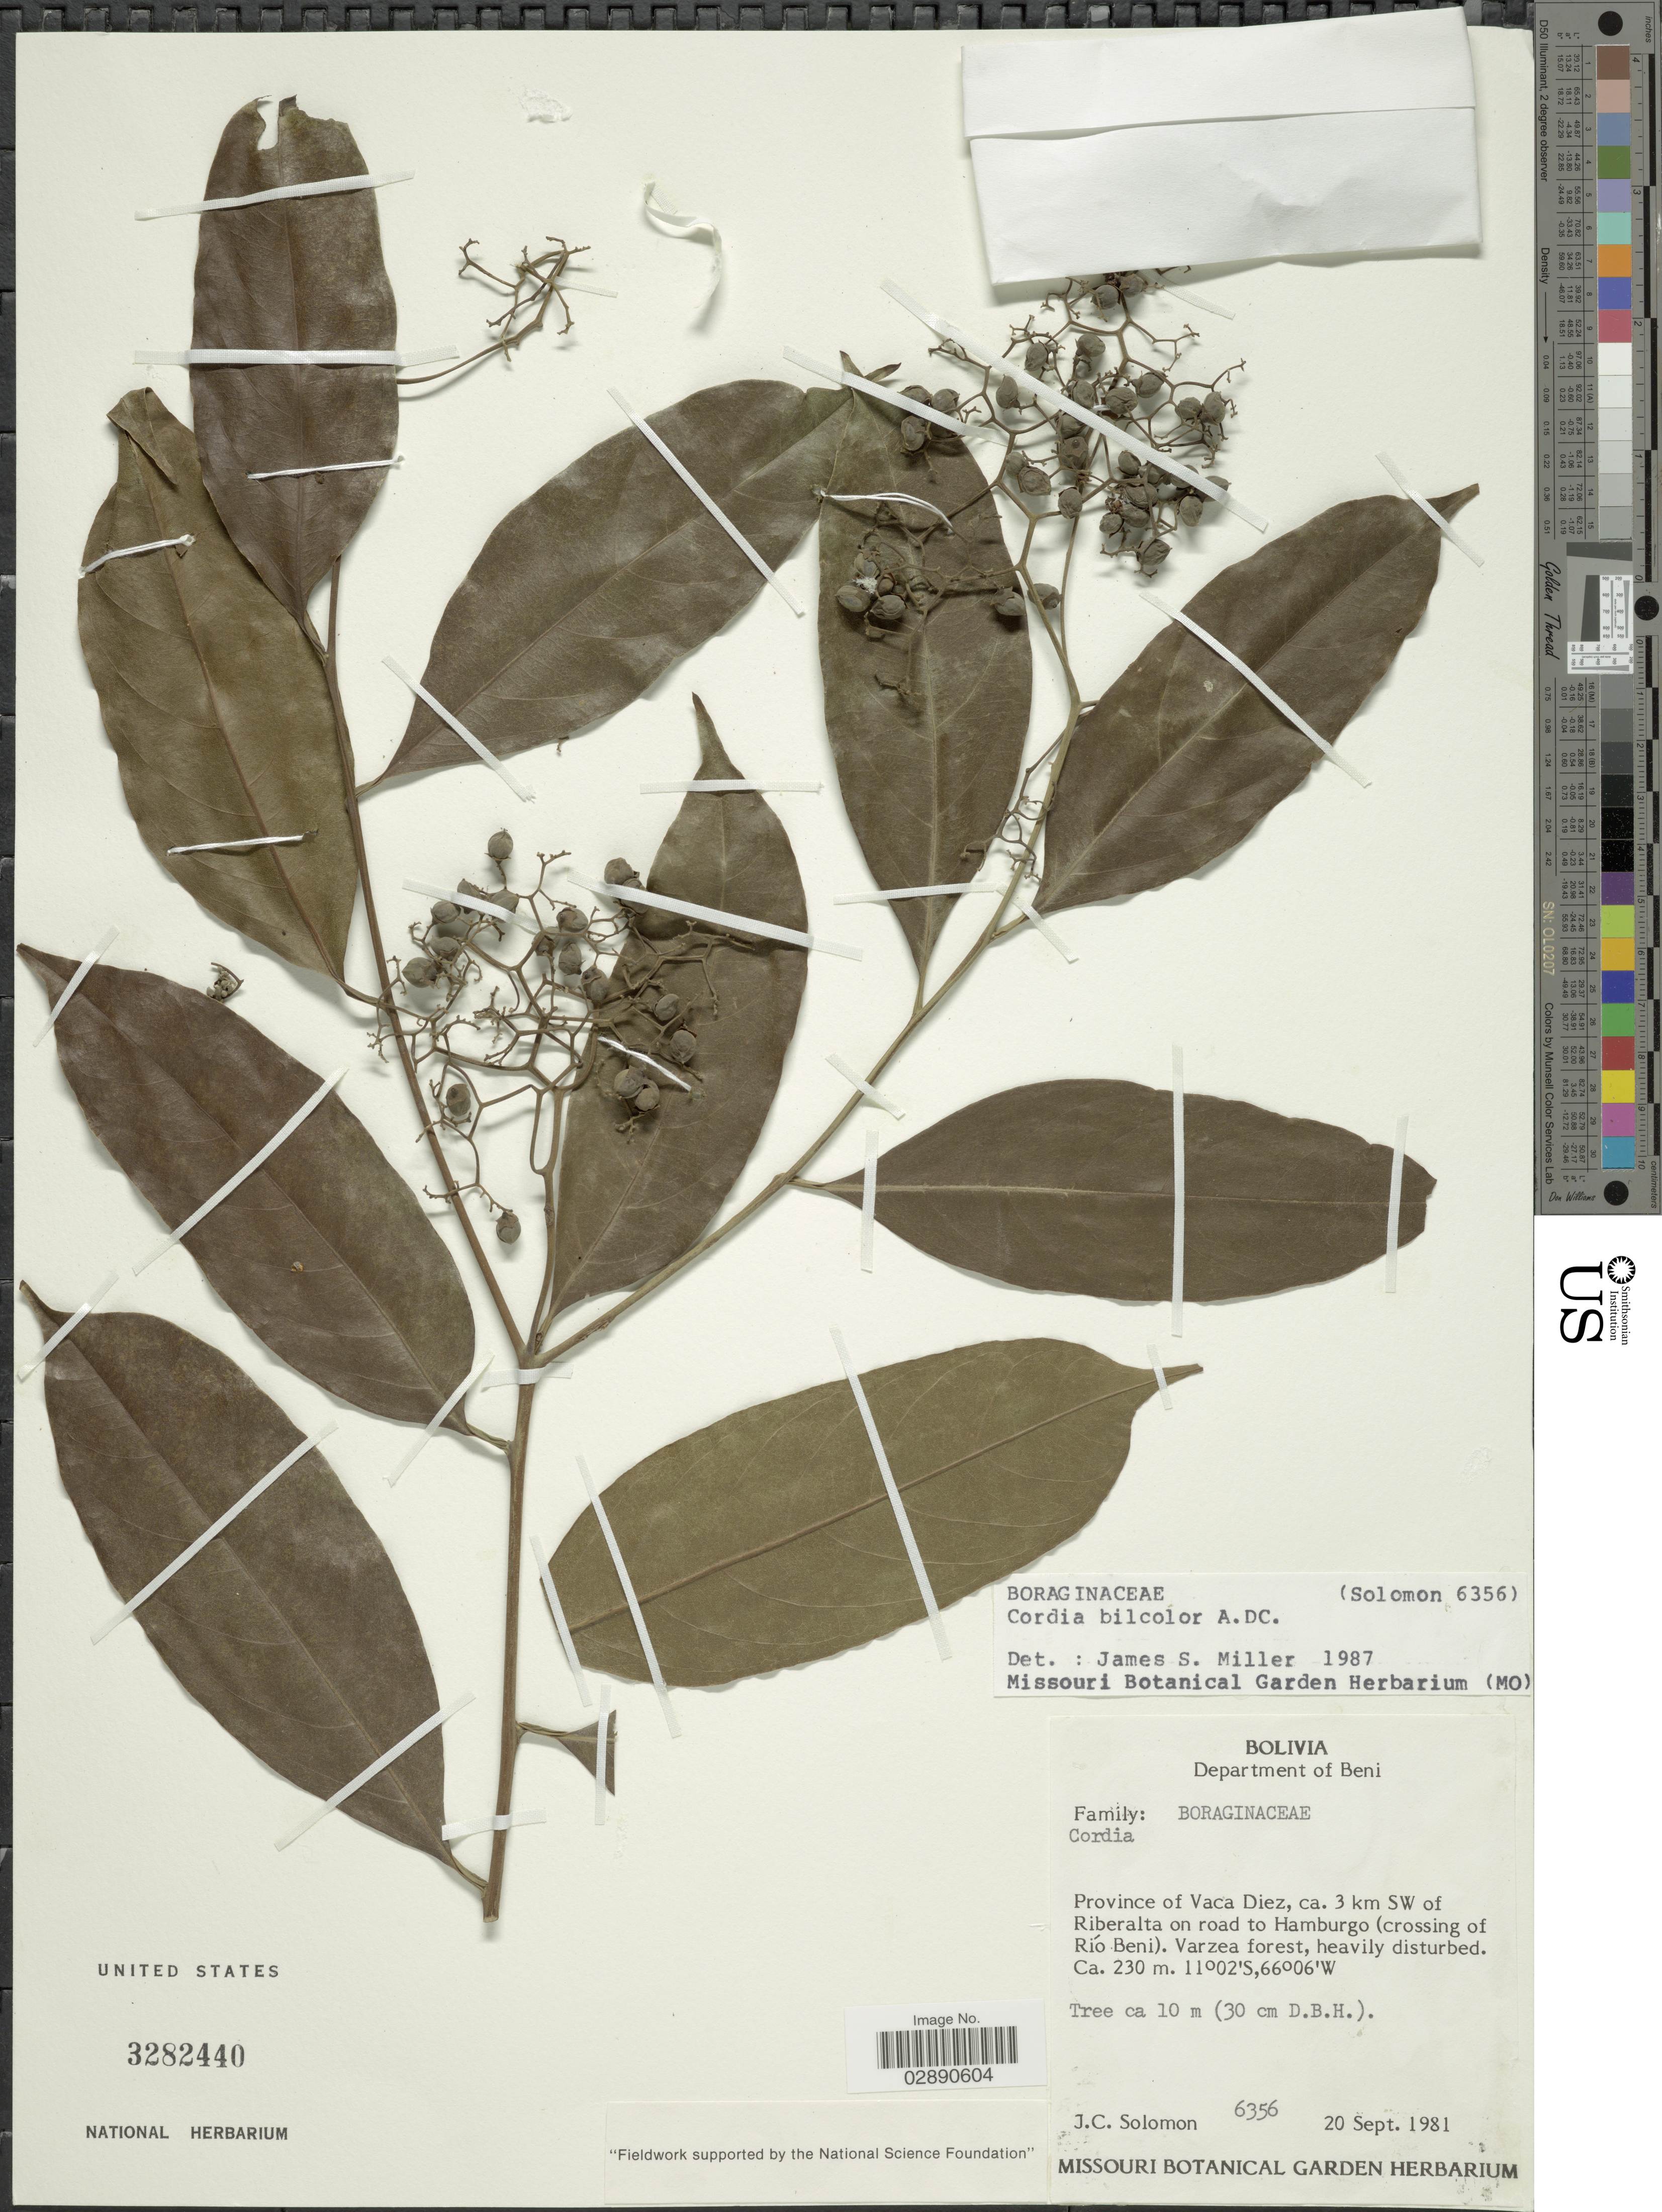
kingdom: Plantae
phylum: Tracheophyta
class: Magnoliopsida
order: Boraginales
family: Cordiaceae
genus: Cordia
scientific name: Cordia bicolor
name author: A. DC.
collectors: J. C. Solomon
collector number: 6356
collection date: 1981-09-20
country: Bolivia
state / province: Beni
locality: Department of Beni. Province of Vaca Diez, ca. 3 km SW of Riberalta on road to Hamburgo (crossing of Río Beni).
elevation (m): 230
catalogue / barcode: US 3282440